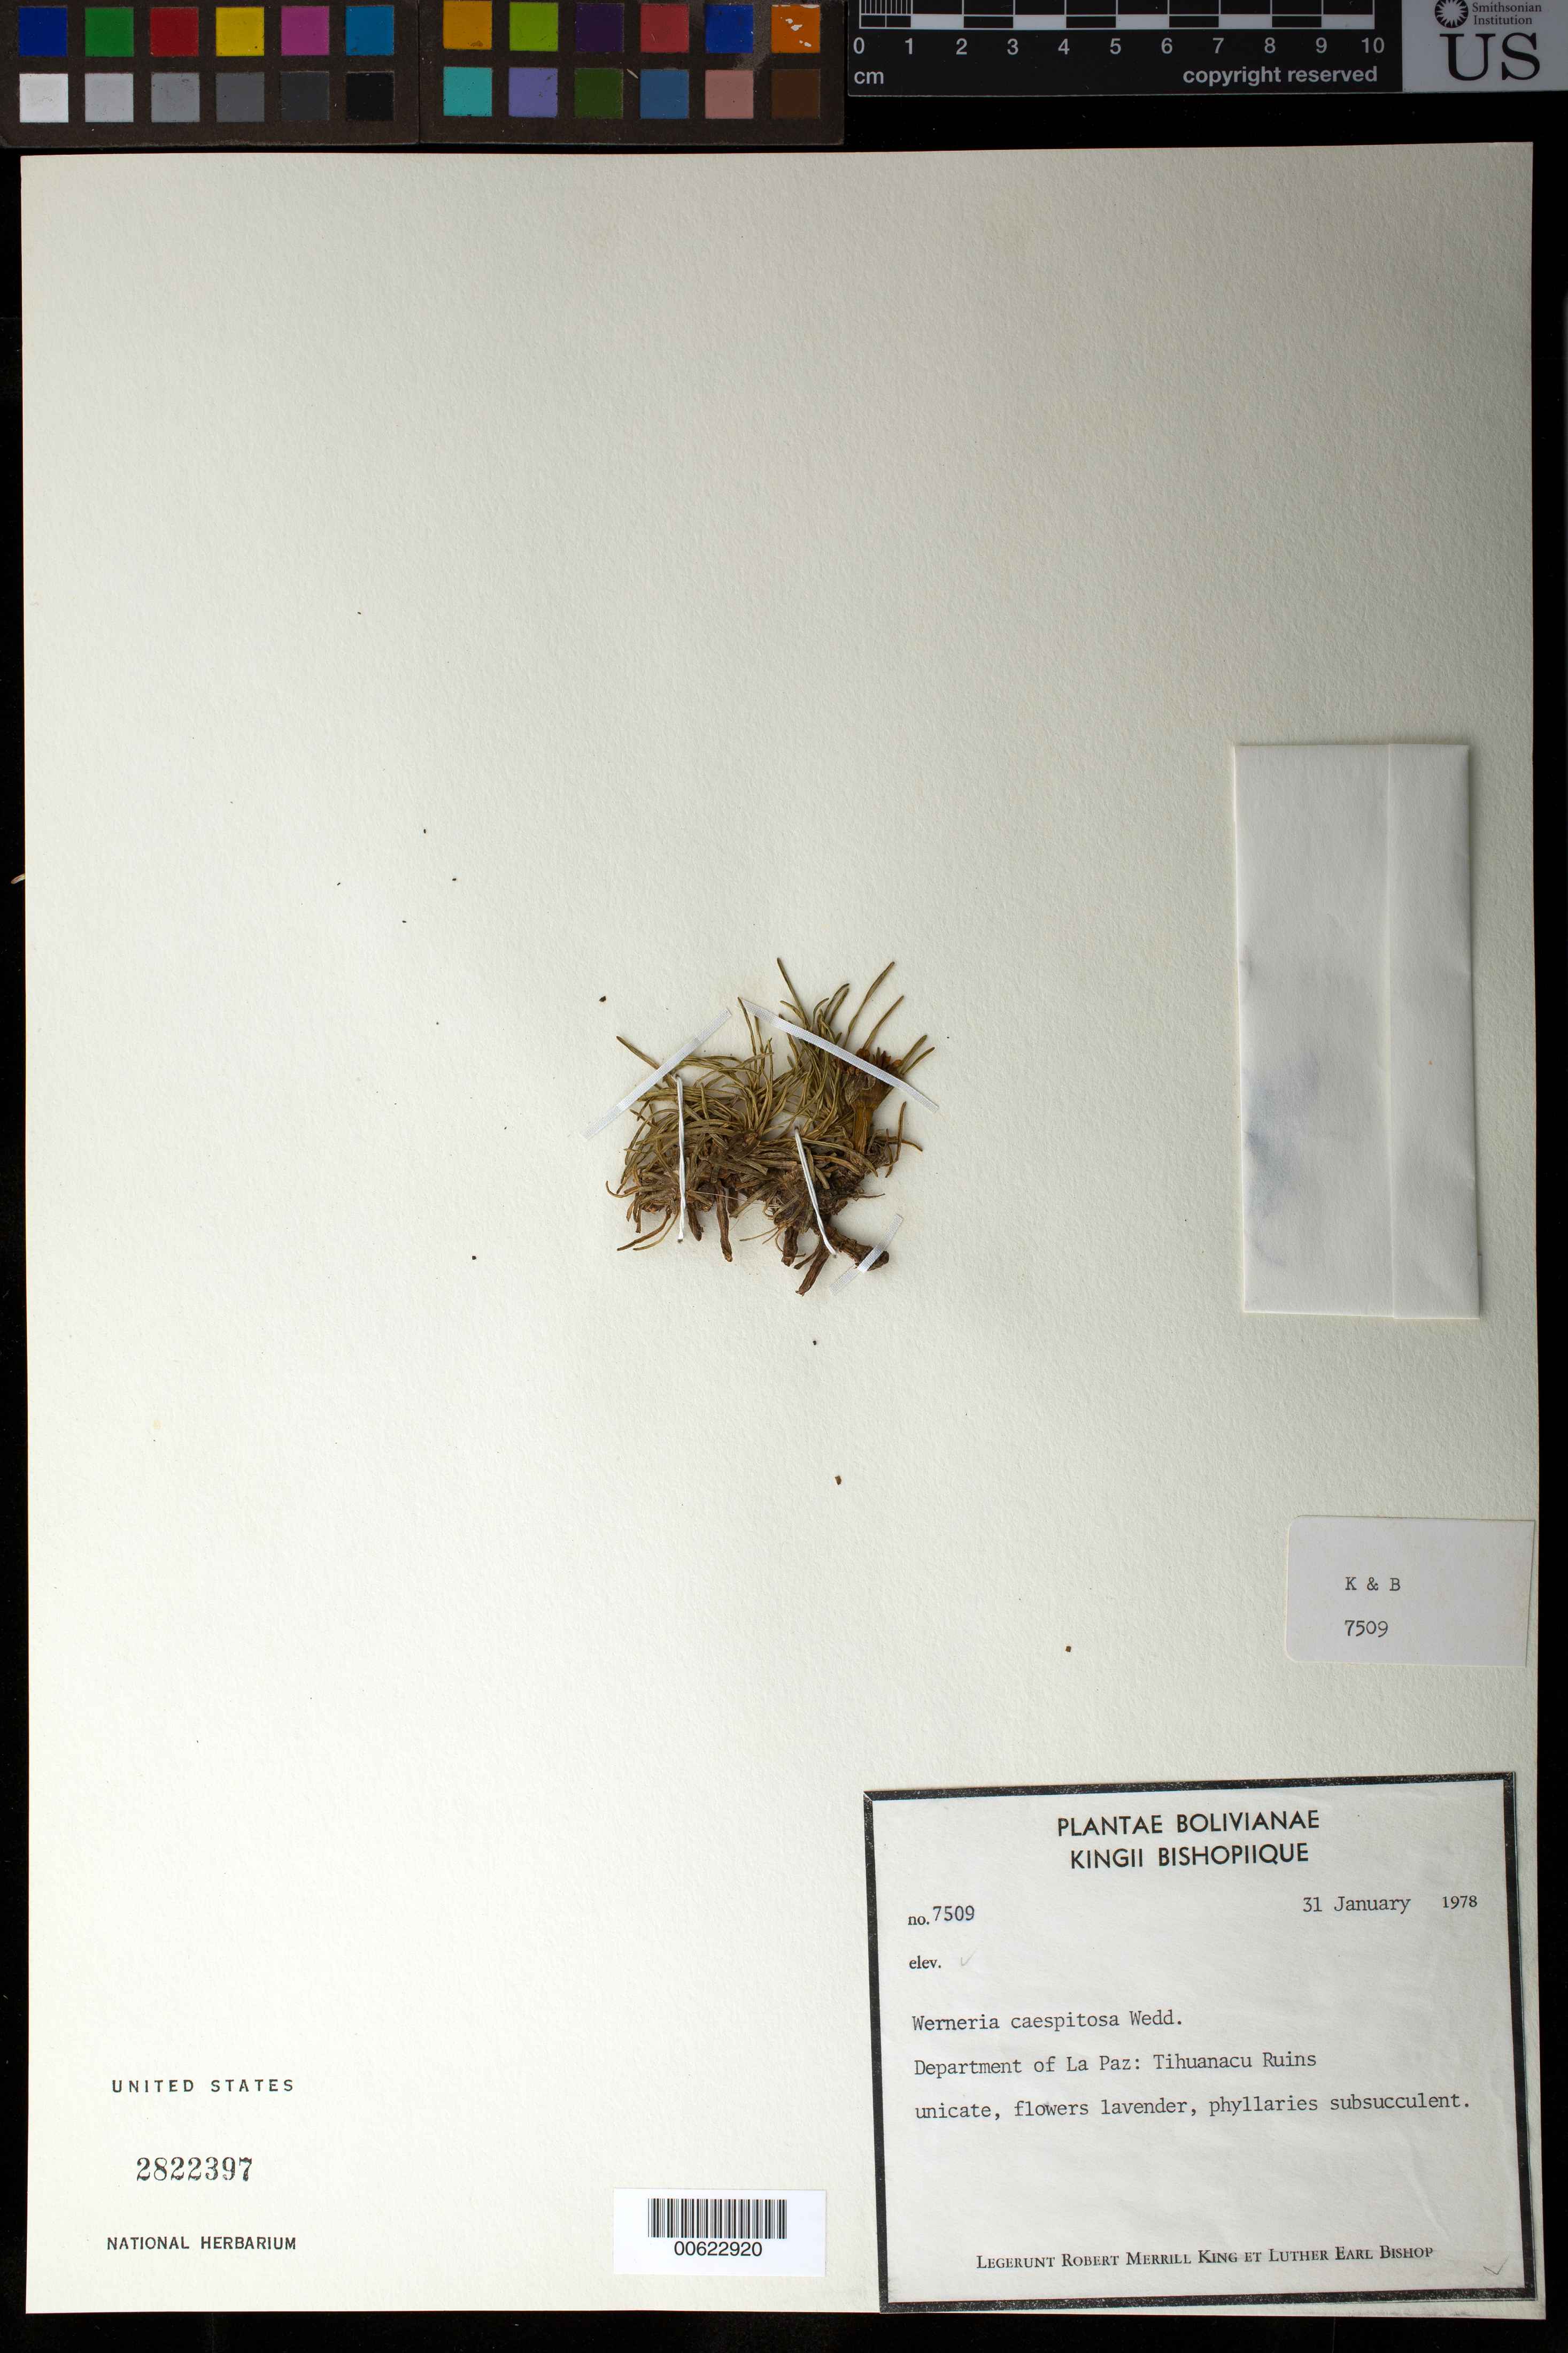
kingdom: Plantae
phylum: Tracheophyta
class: Magnoliopsida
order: Asterales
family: Asteraceae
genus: Werneria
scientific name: Werneria apiculata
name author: Sch. Bip.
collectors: R. M. King & L. E. Bishop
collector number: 7509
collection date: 1978-01-31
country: Bolivia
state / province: La Paz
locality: Tihuanacu Ruins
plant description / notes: caespitosa; Prov. maybe Tihuanaco Lat. 17, long. 69b.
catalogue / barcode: US 2822397